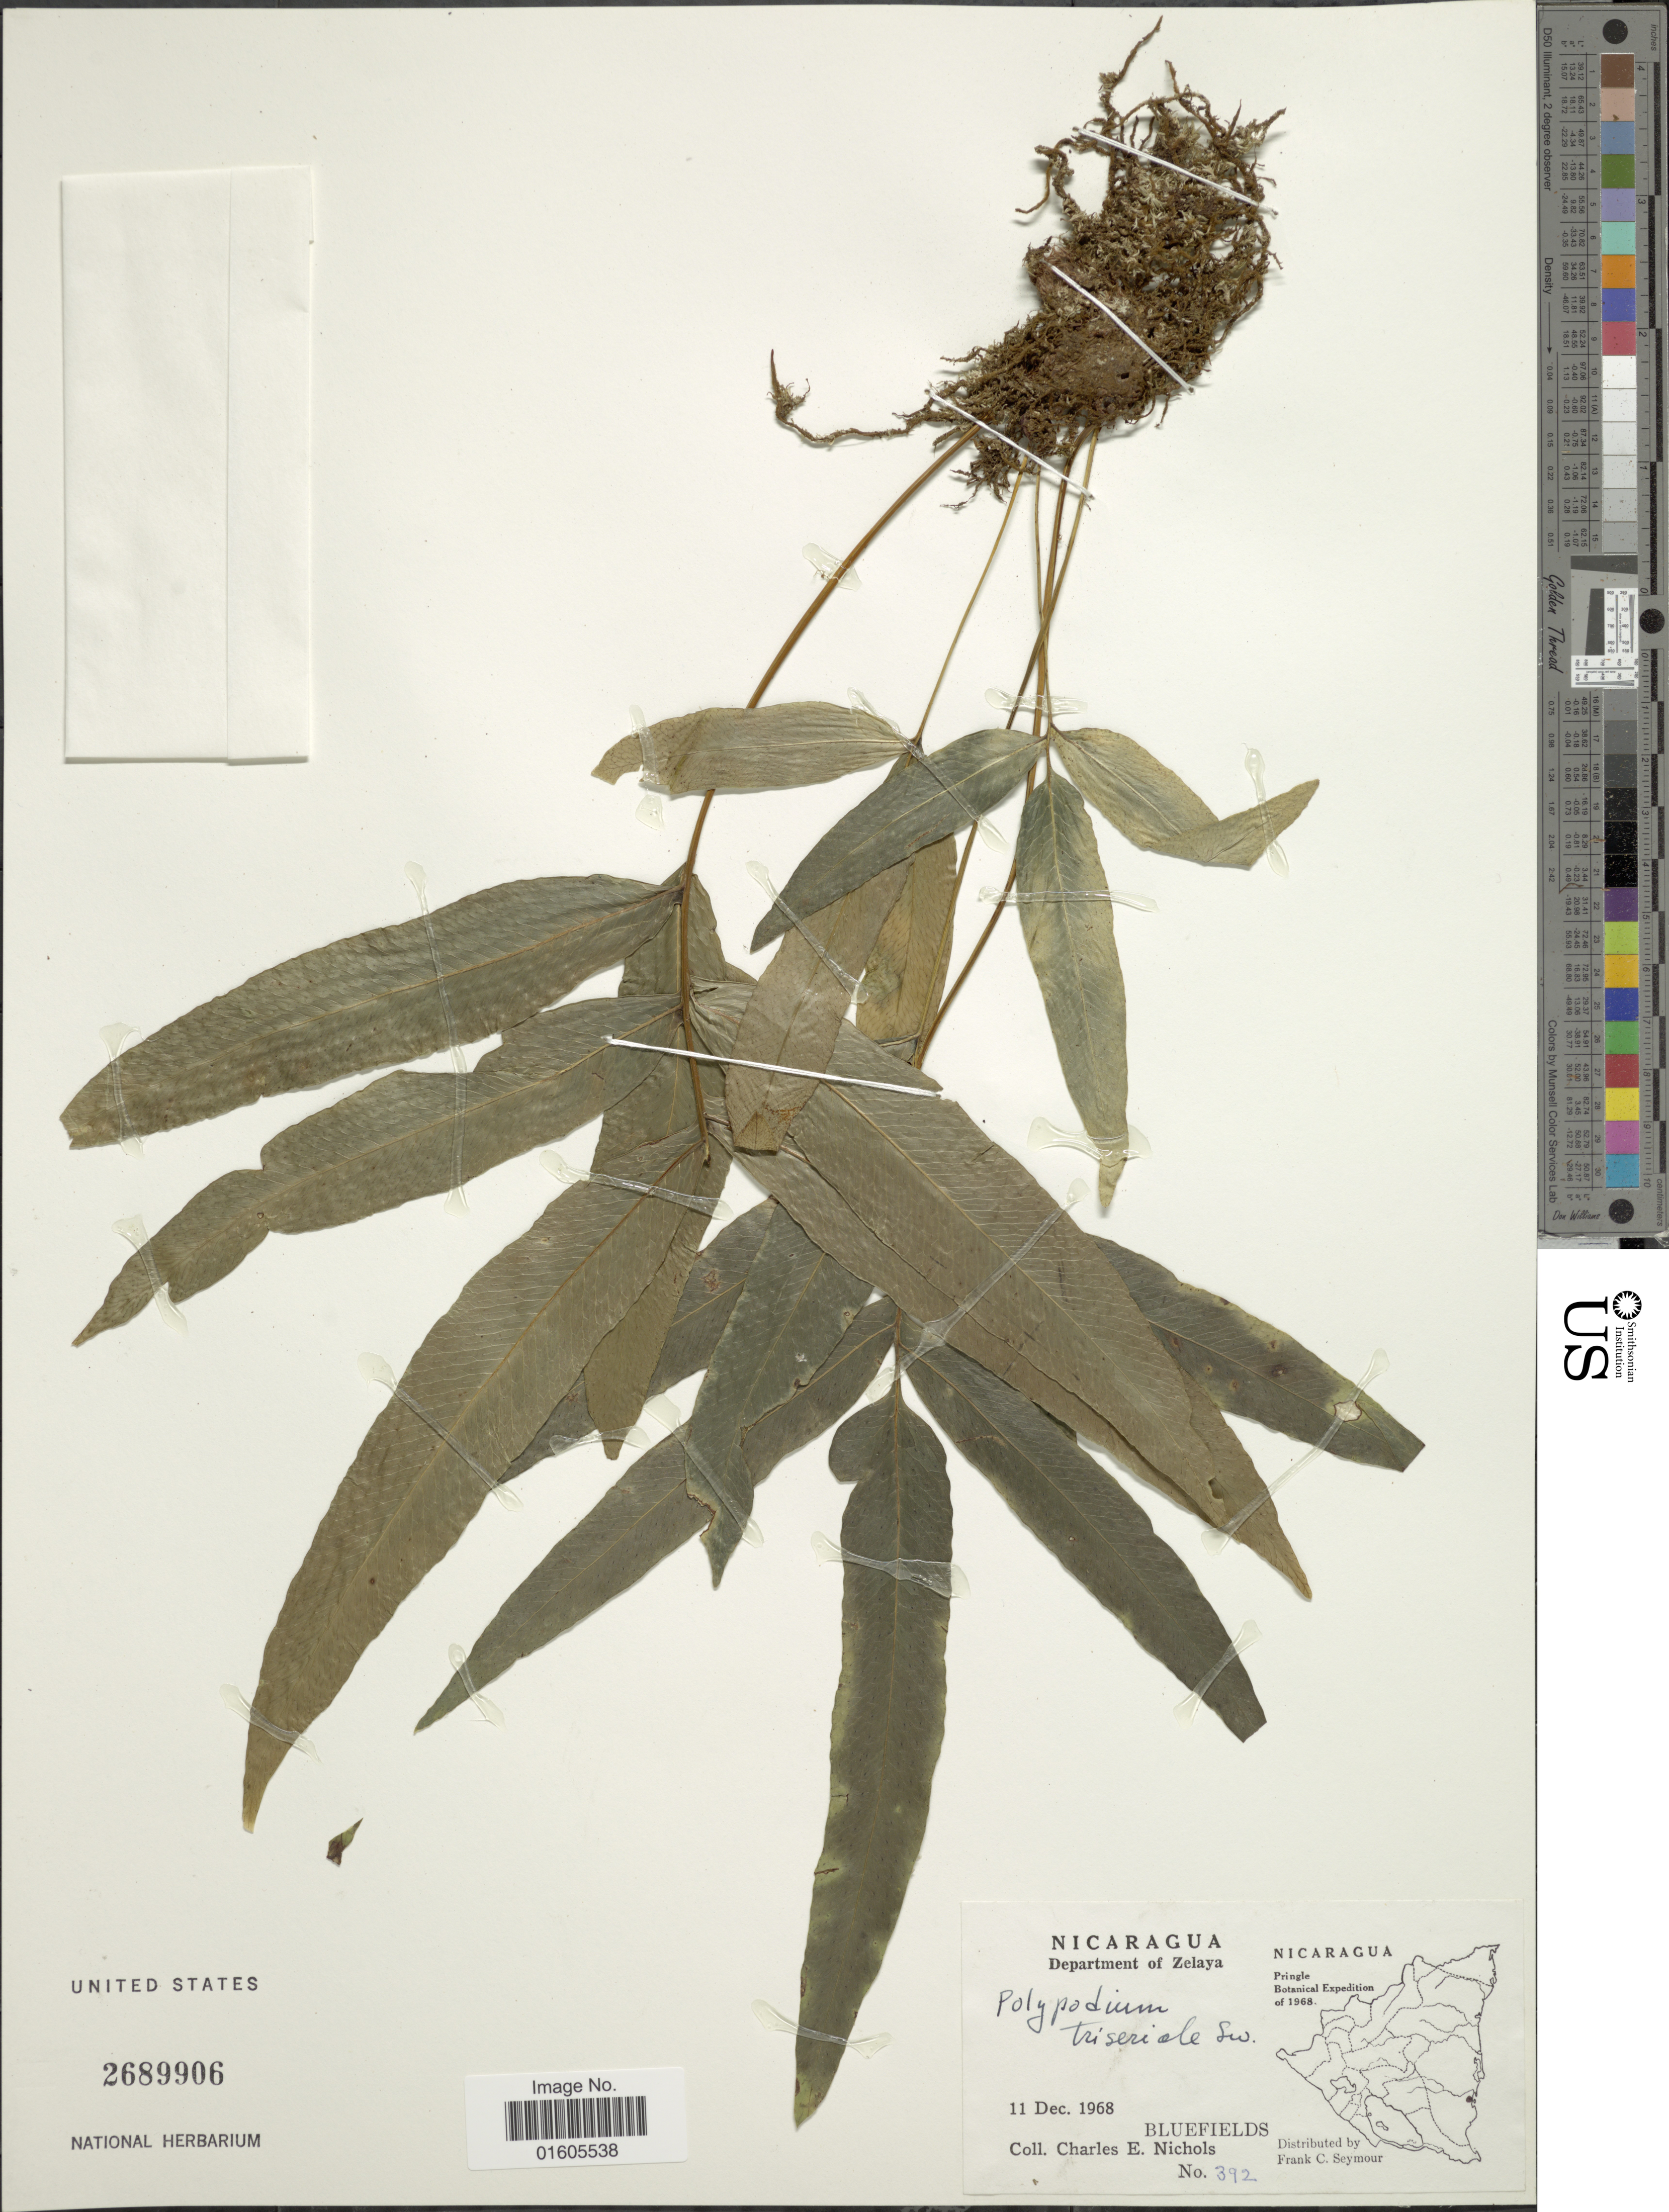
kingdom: Plantae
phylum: Tracheophyta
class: Polypodiopsida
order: Polypodiales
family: Polypodiaceae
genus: Serpocaulon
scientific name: Serpocaulon triseriale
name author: (Sw.) A.R. Sm.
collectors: C. Nichols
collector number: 392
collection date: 1968-12-11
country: Nicaragua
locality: Department of Zelaya, Bluefields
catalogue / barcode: US 2689906